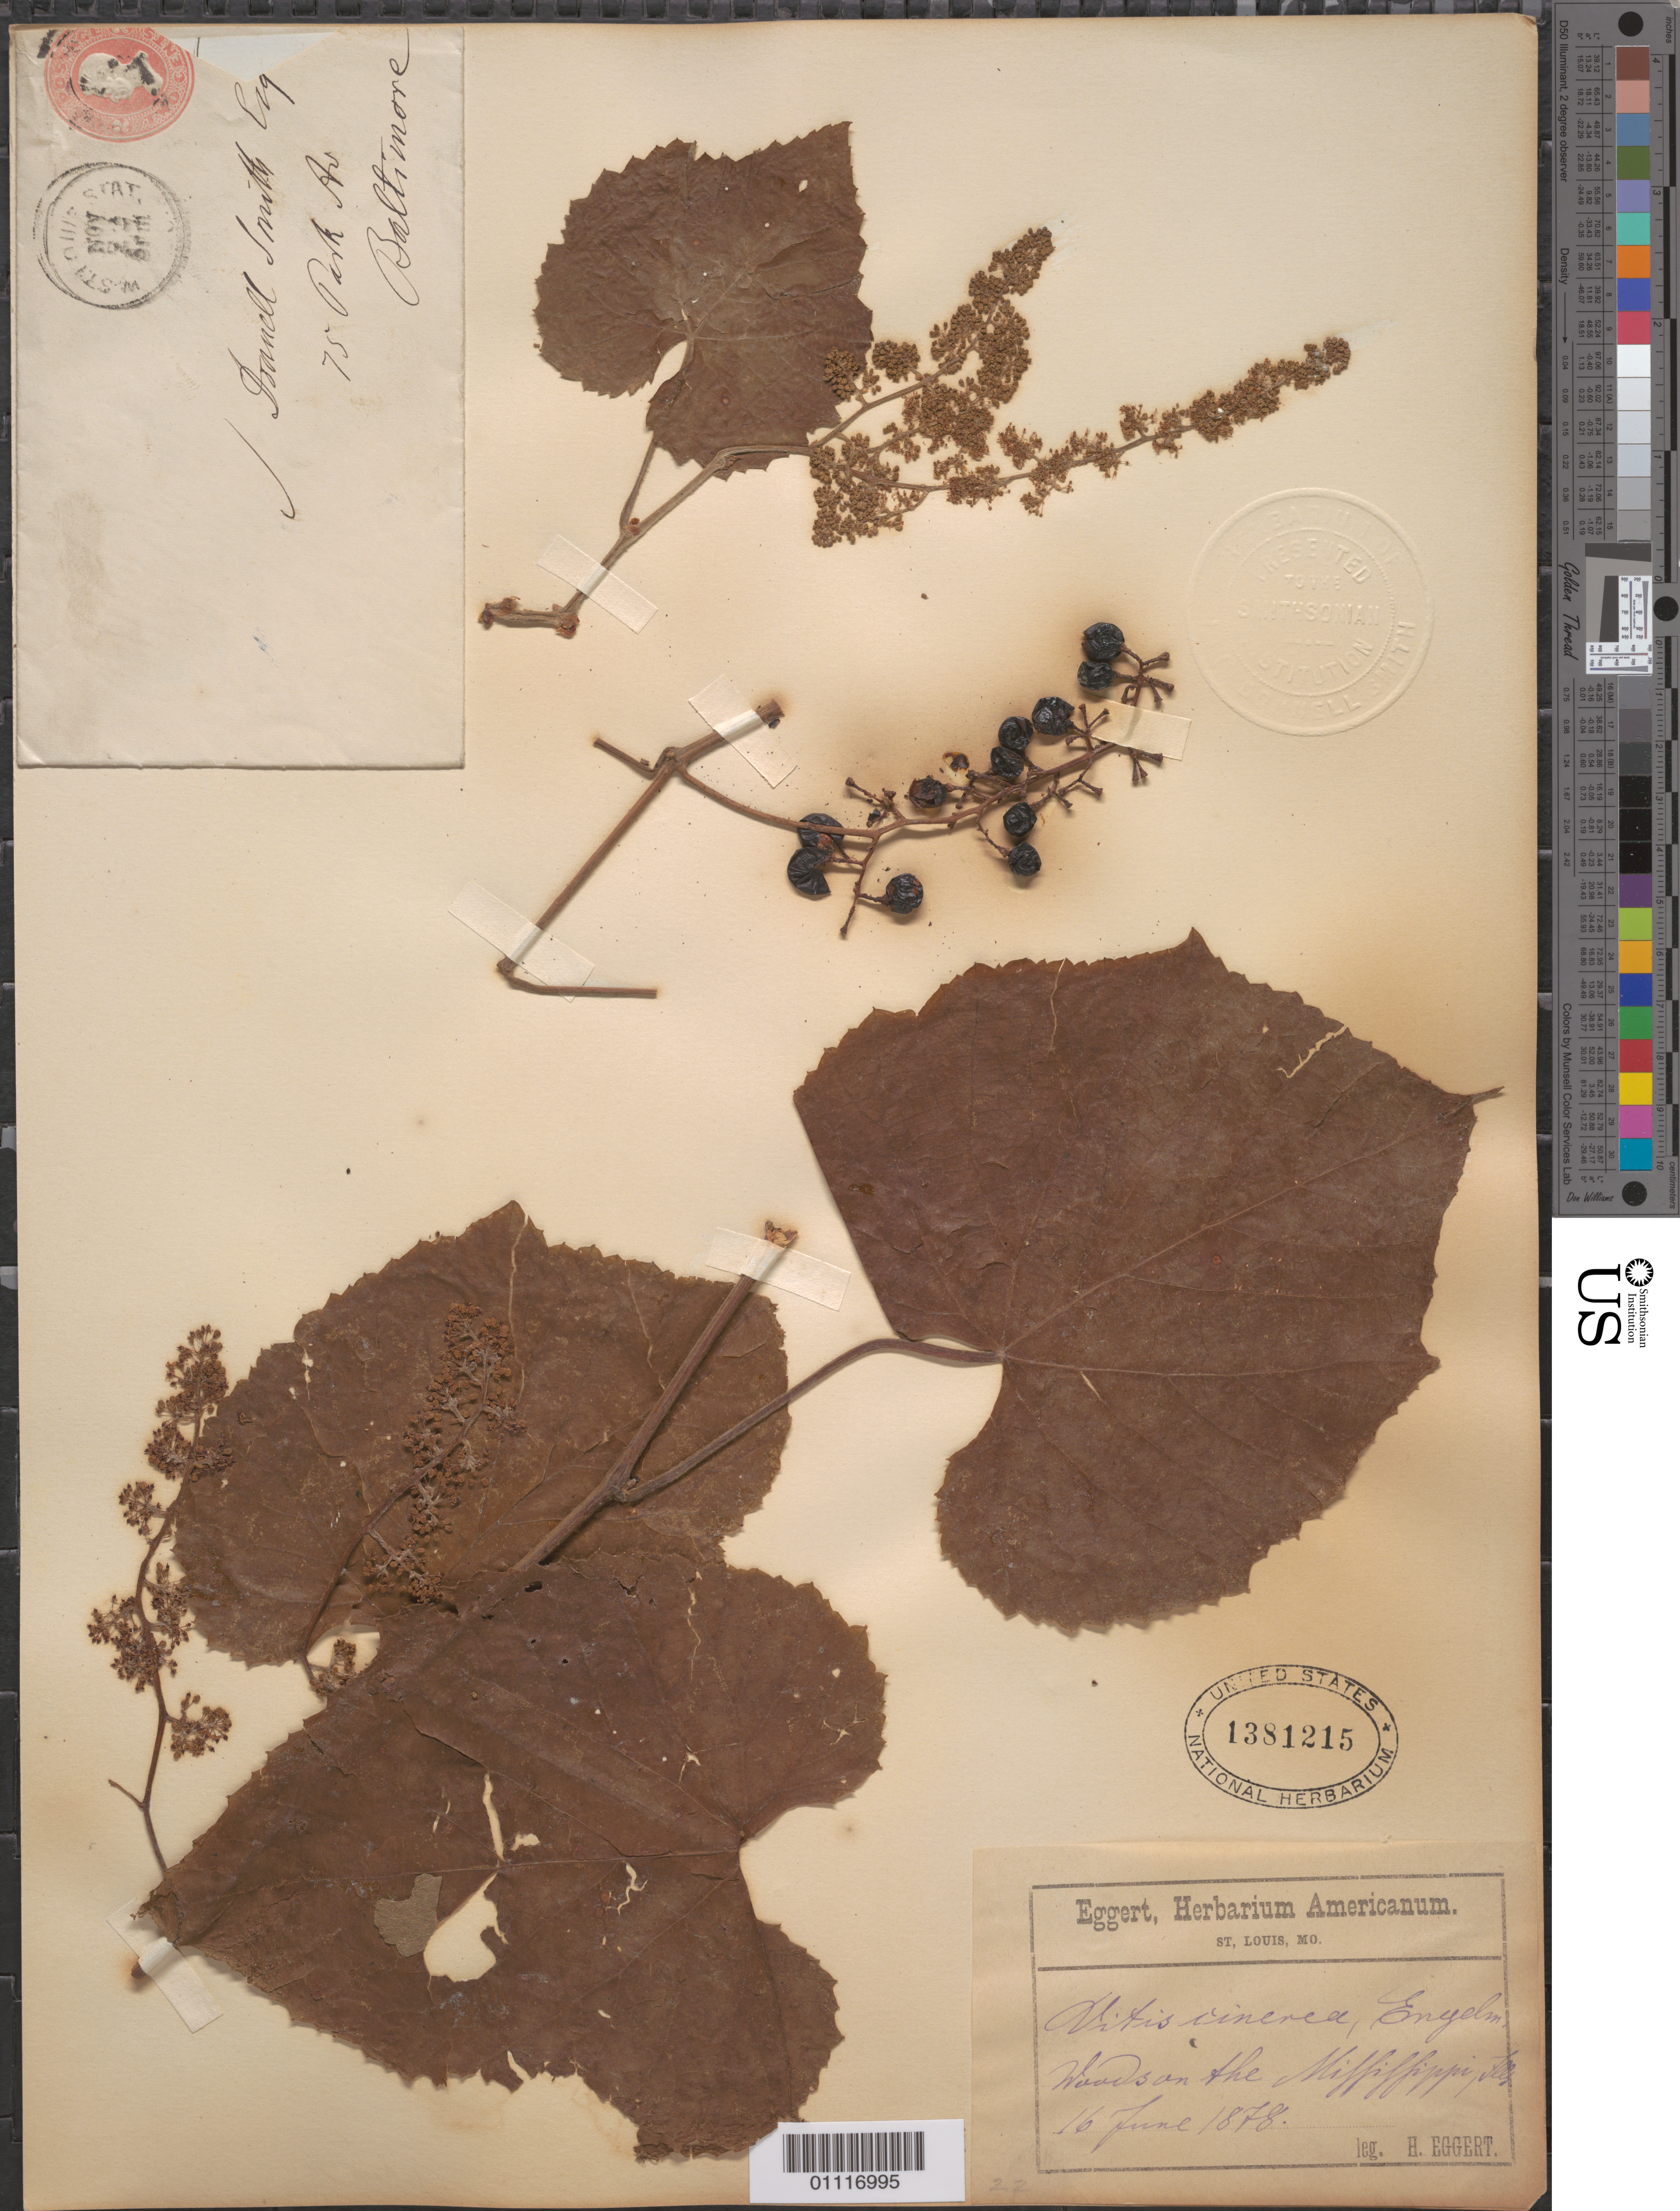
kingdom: Plantae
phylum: Tracheophyta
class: Magnoliopsida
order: Vitales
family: Vitaceae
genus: Vitis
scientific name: Vitis cinerea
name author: (Engelm.) Millardet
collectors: H. Eggert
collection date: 1878-06-16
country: United States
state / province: Mississippi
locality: Woods on the Mississippi.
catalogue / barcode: US 1381215